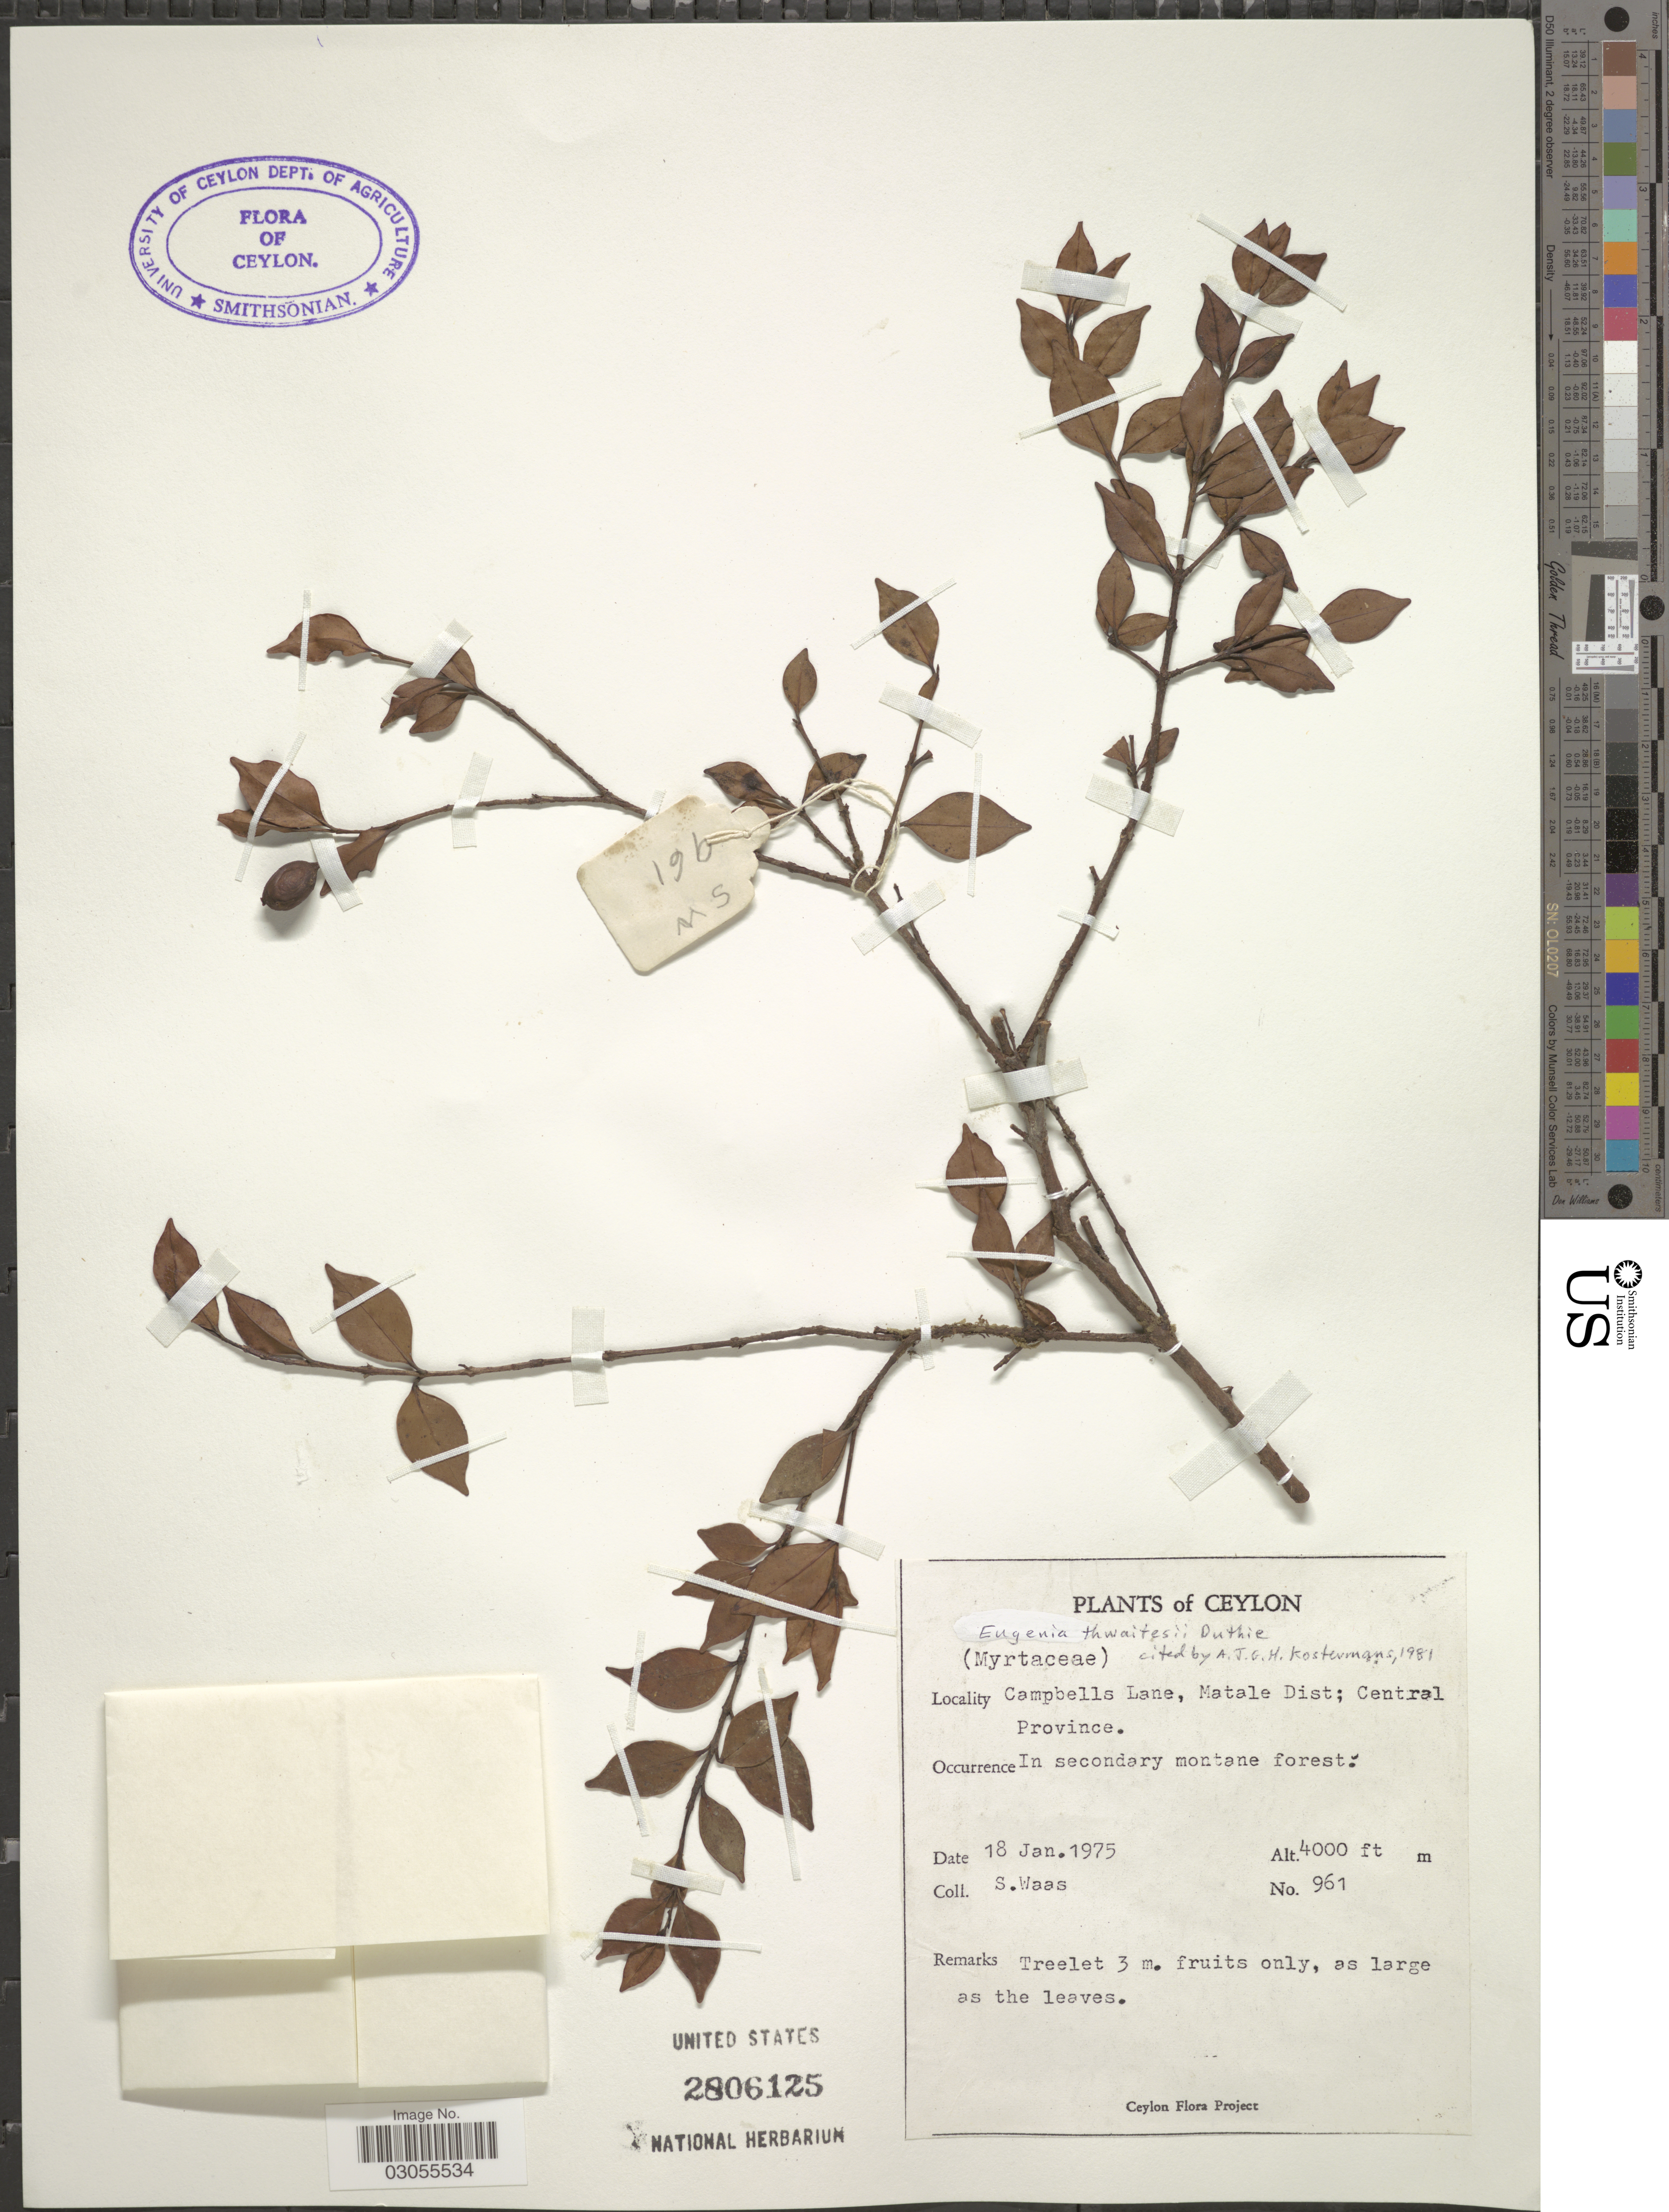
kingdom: Plantae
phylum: Tracheophyta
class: Magnoliopsida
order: Myrtales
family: Myrtaceae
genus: Eugenia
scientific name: Eugenia thwaitesii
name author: Duthie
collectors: S. Waas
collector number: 961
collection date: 1975-01-18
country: Sri Lanka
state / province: Central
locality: Ceylon. Campbells, Lane, Matale Dist.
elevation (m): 1219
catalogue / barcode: US 2806125